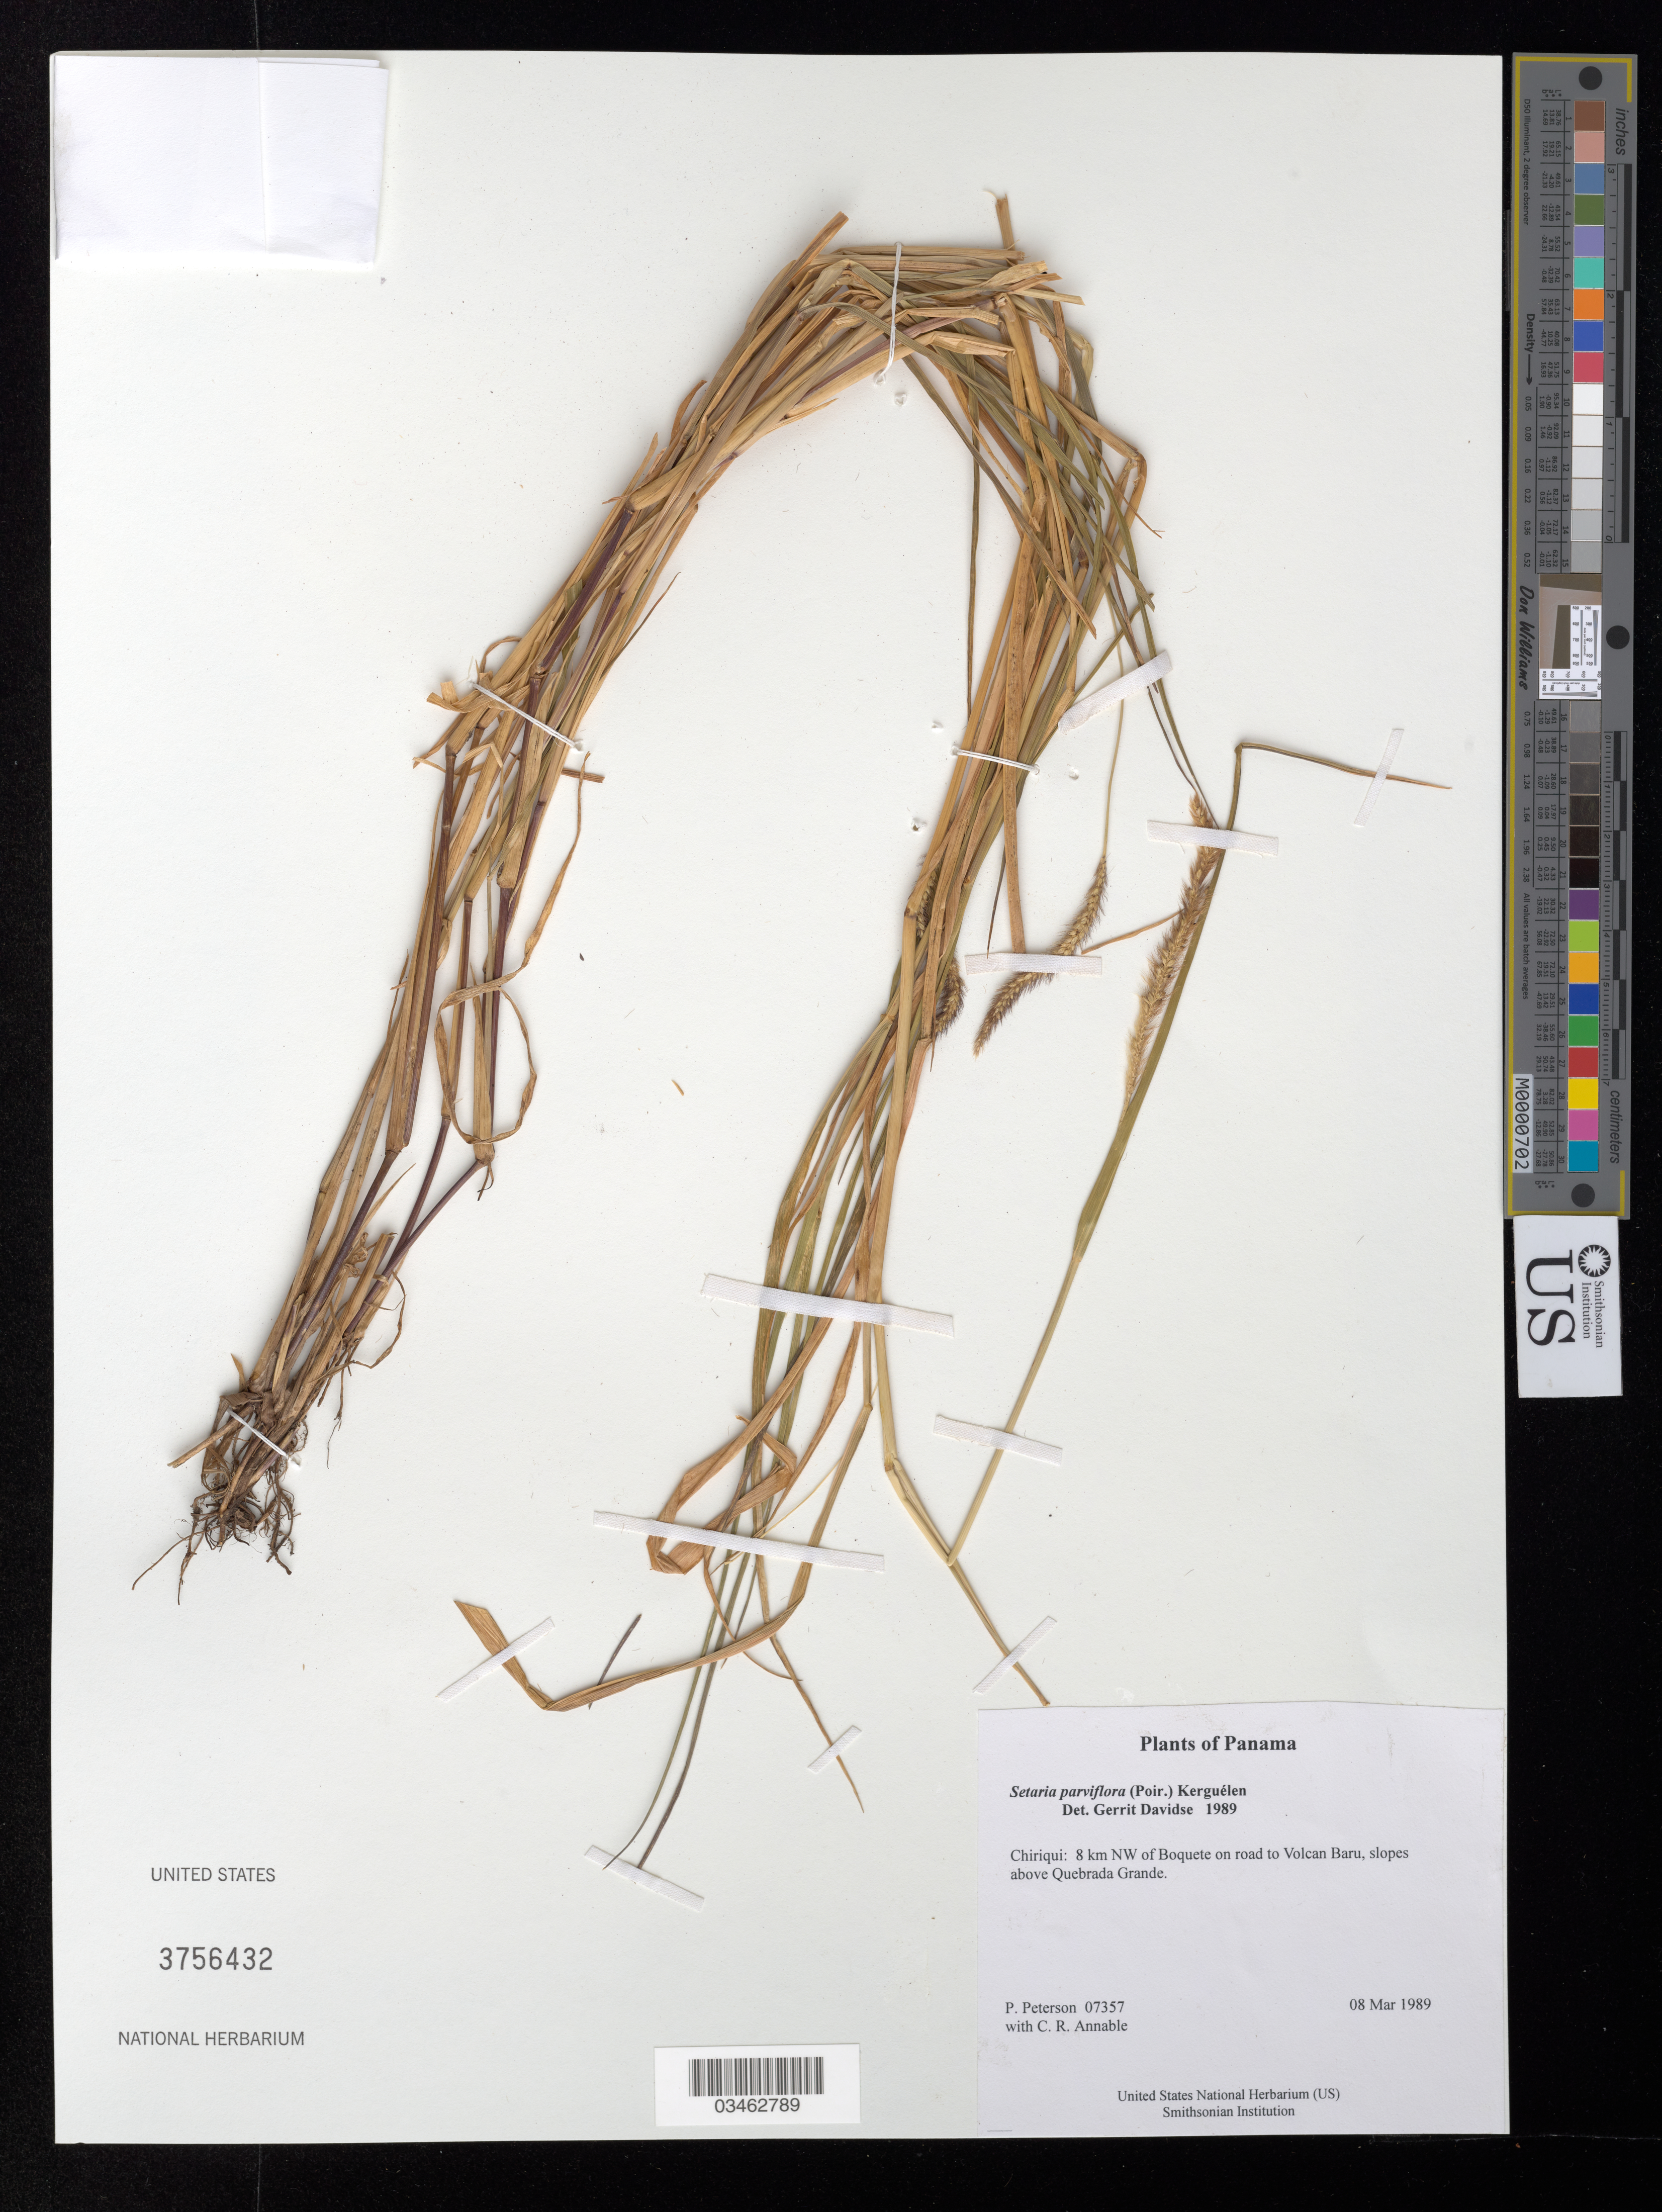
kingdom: Plantae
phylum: Tracheophyta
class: Liliopsida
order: Poales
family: Poaceae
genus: Setaria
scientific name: Setaria parviflora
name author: (Poir.) Kerguélen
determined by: Davidse, Gerrit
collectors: P. M. Peterson & C. R. Annable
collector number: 07357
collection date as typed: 08 Mar 1989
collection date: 1989-03-08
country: Panama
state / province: Chiriqui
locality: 8 km NW of Boquete on road to Volcan Baru, slopes above Quebrada Grande.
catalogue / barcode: US 3756432